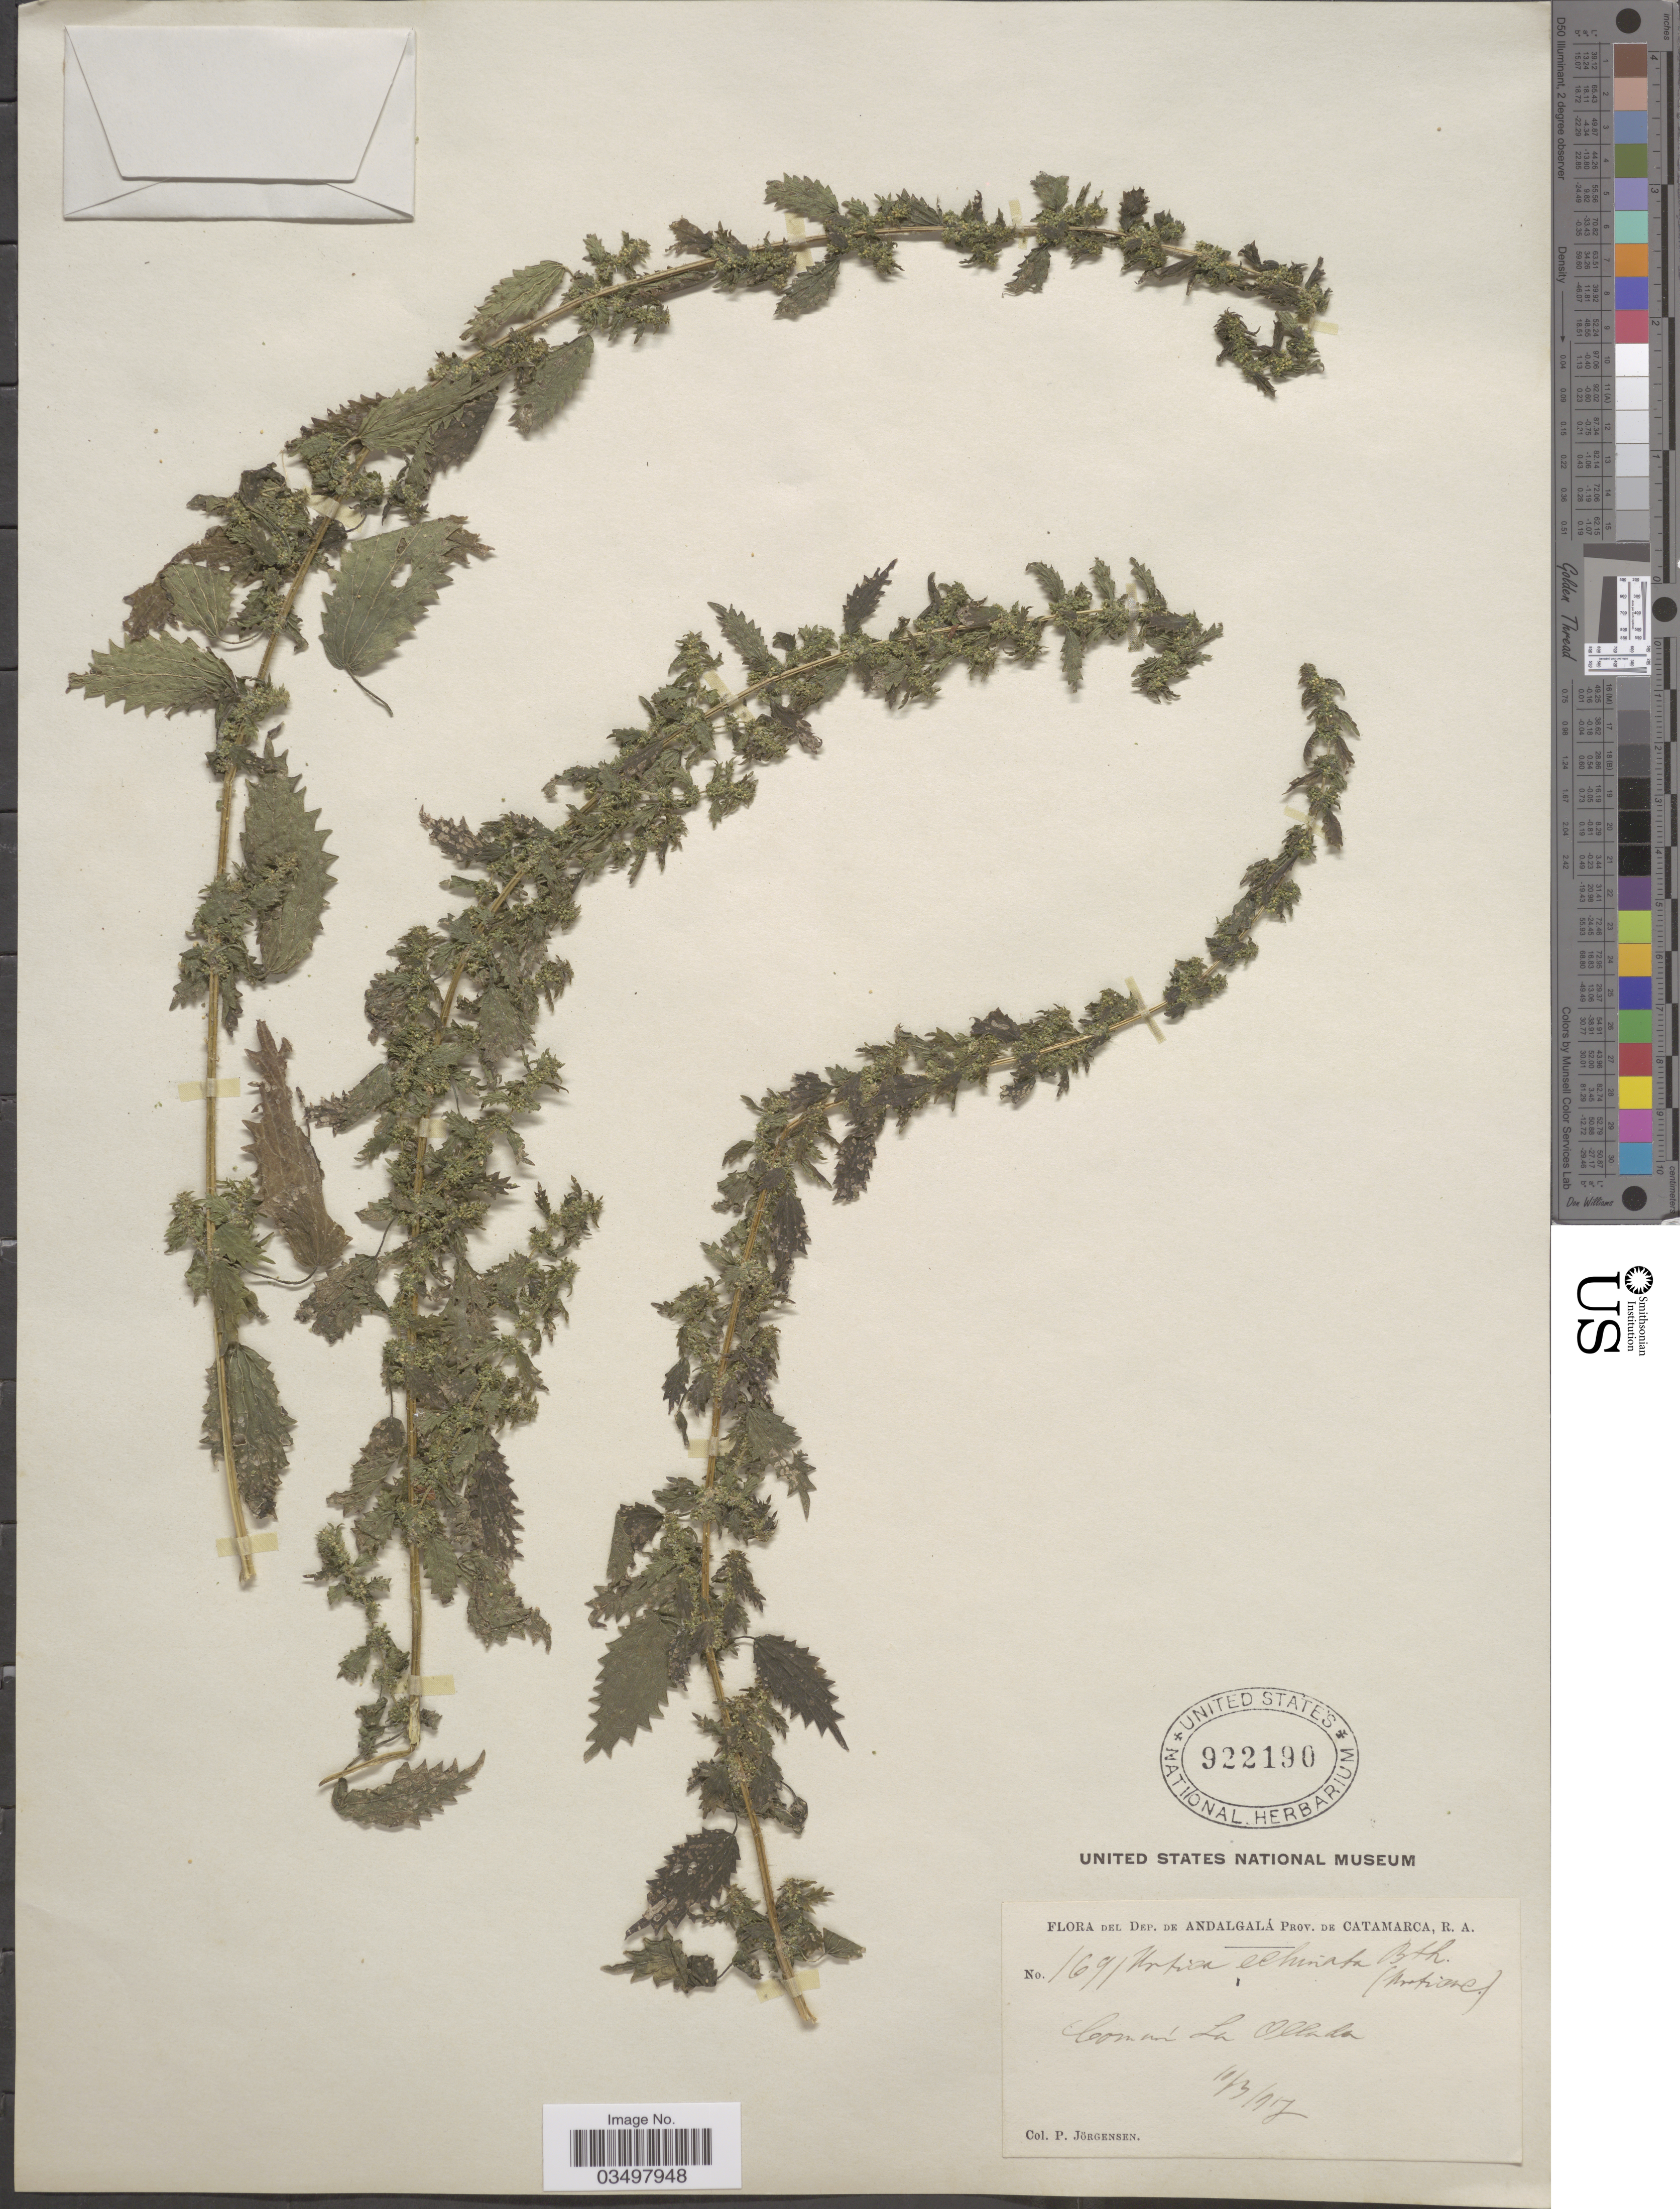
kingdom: Plantae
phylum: Tracheophyta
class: Magnoliopsida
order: Rosales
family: Urticaceae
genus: Urtica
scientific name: Urtica buchtienii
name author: H. Ross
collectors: P. Jörgensen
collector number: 1691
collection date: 1917-03-10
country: Argentina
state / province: Catamarca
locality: Dep. de Andalgalá. Comán La Ollada.*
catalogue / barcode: US 922190